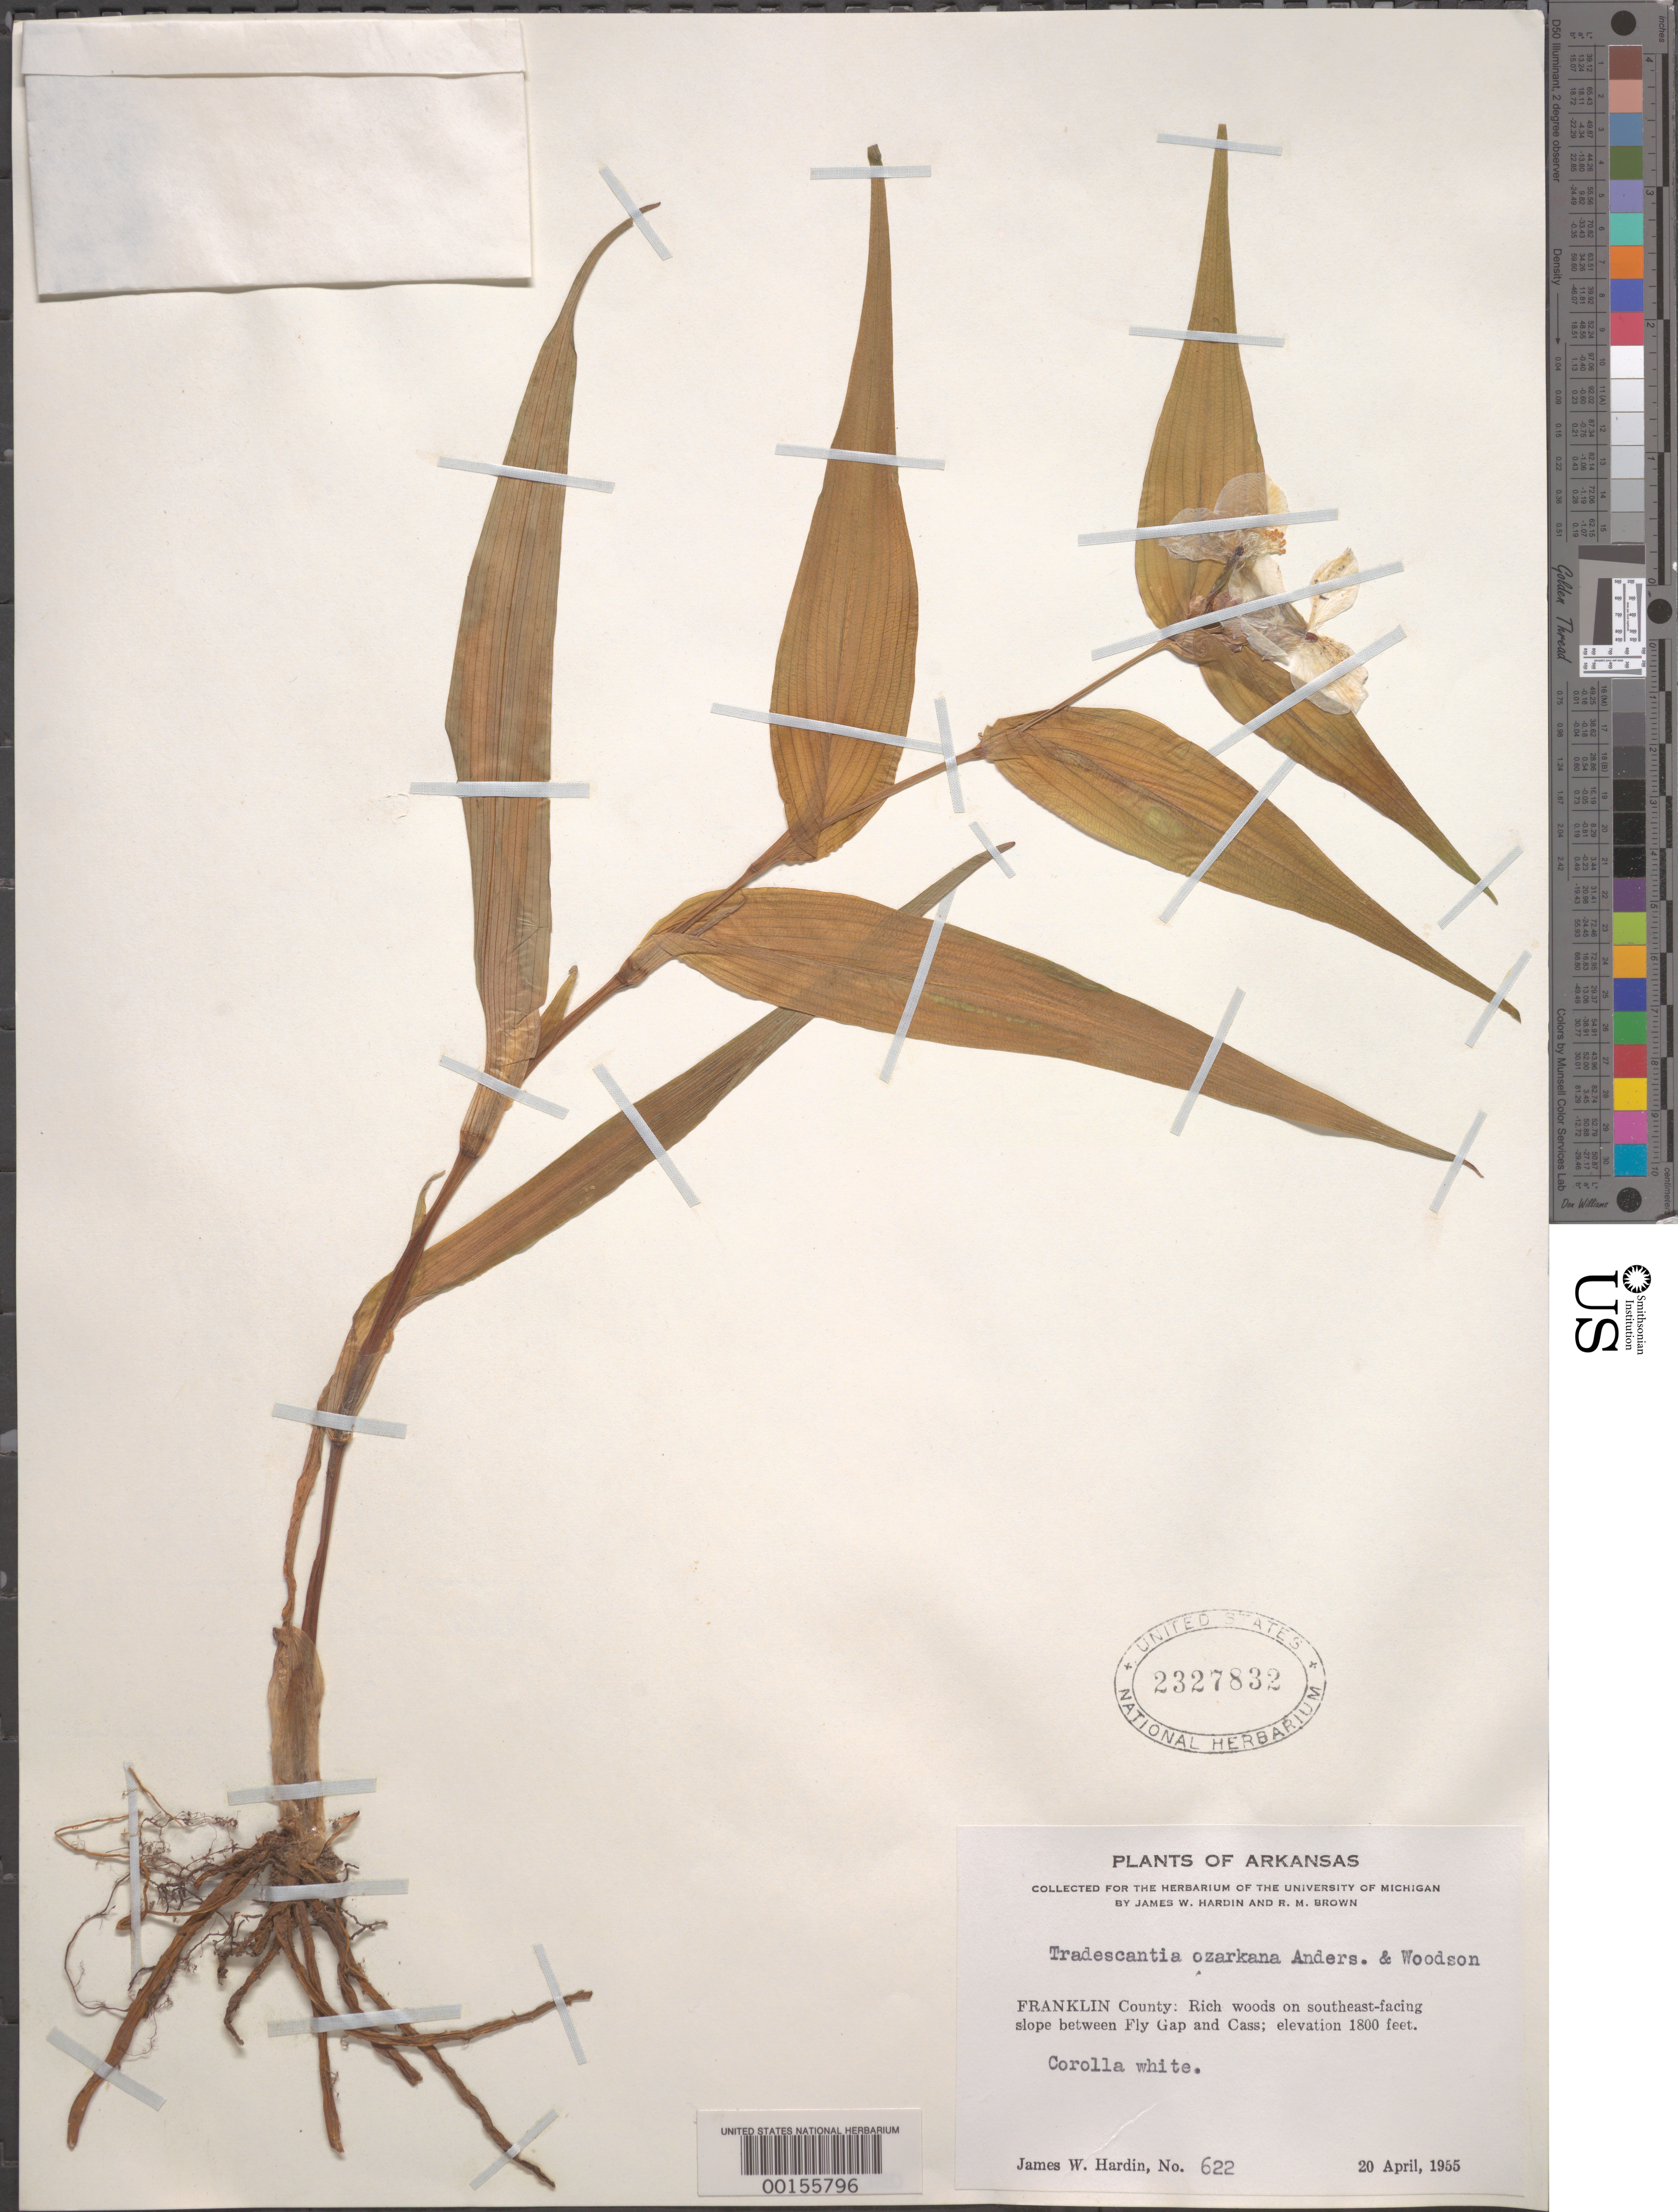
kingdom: Plantae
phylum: Tracheophyta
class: Liliopsida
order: Commelinales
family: Commelinaceae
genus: Tradescantia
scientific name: Tradescantia ozarkana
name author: E.S. Anderson & Woodson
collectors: J. Hardin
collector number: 622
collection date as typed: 20 Apr 1955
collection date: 1955-04-20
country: United States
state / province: Arkansas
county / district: Franklin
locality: Between fly gap and cass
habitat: Rich woods, s slope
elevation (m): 549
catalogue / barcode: US 2327832